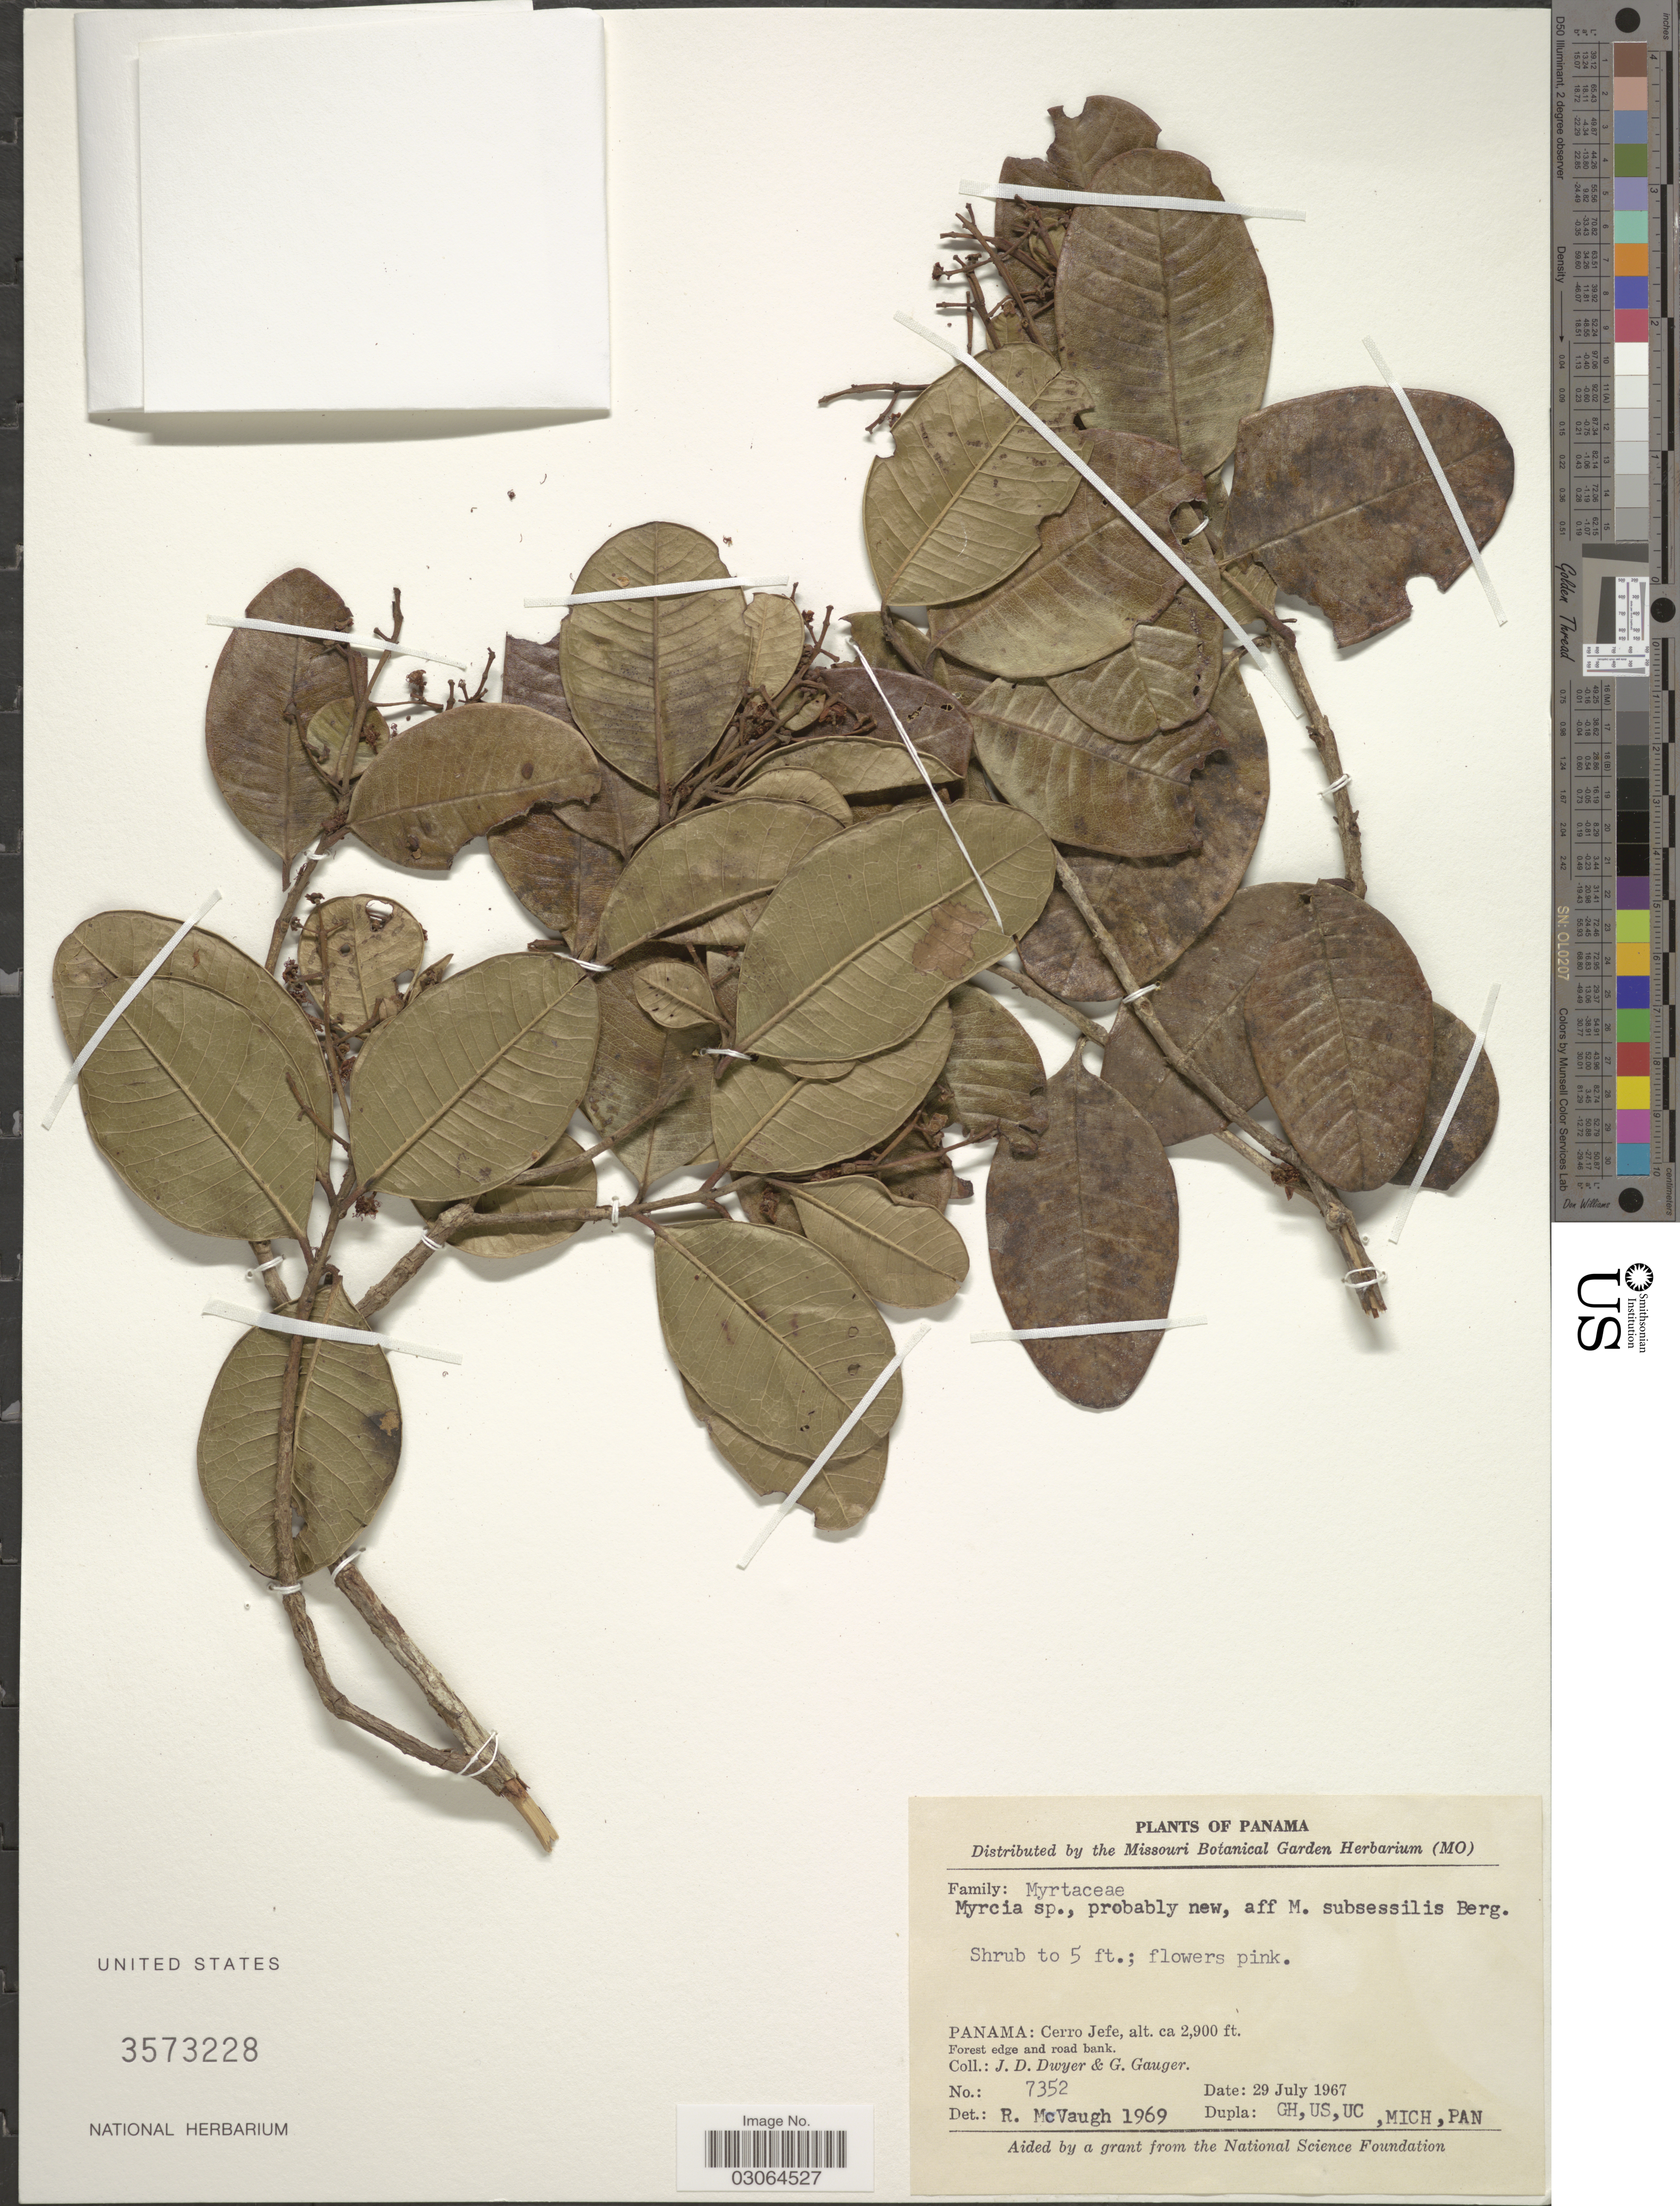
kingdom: Plantae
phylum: Tracheophyta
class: Magnoliopsida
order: Myrtales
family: Myrtaceae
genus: Myrcia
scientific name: Myrcia sp.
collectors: J. D. Dwyer & G. Gauger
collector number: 7352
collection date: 1967-07-29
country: Panama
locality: Cerro Jefe.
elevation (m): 884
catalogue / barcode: US 3573228